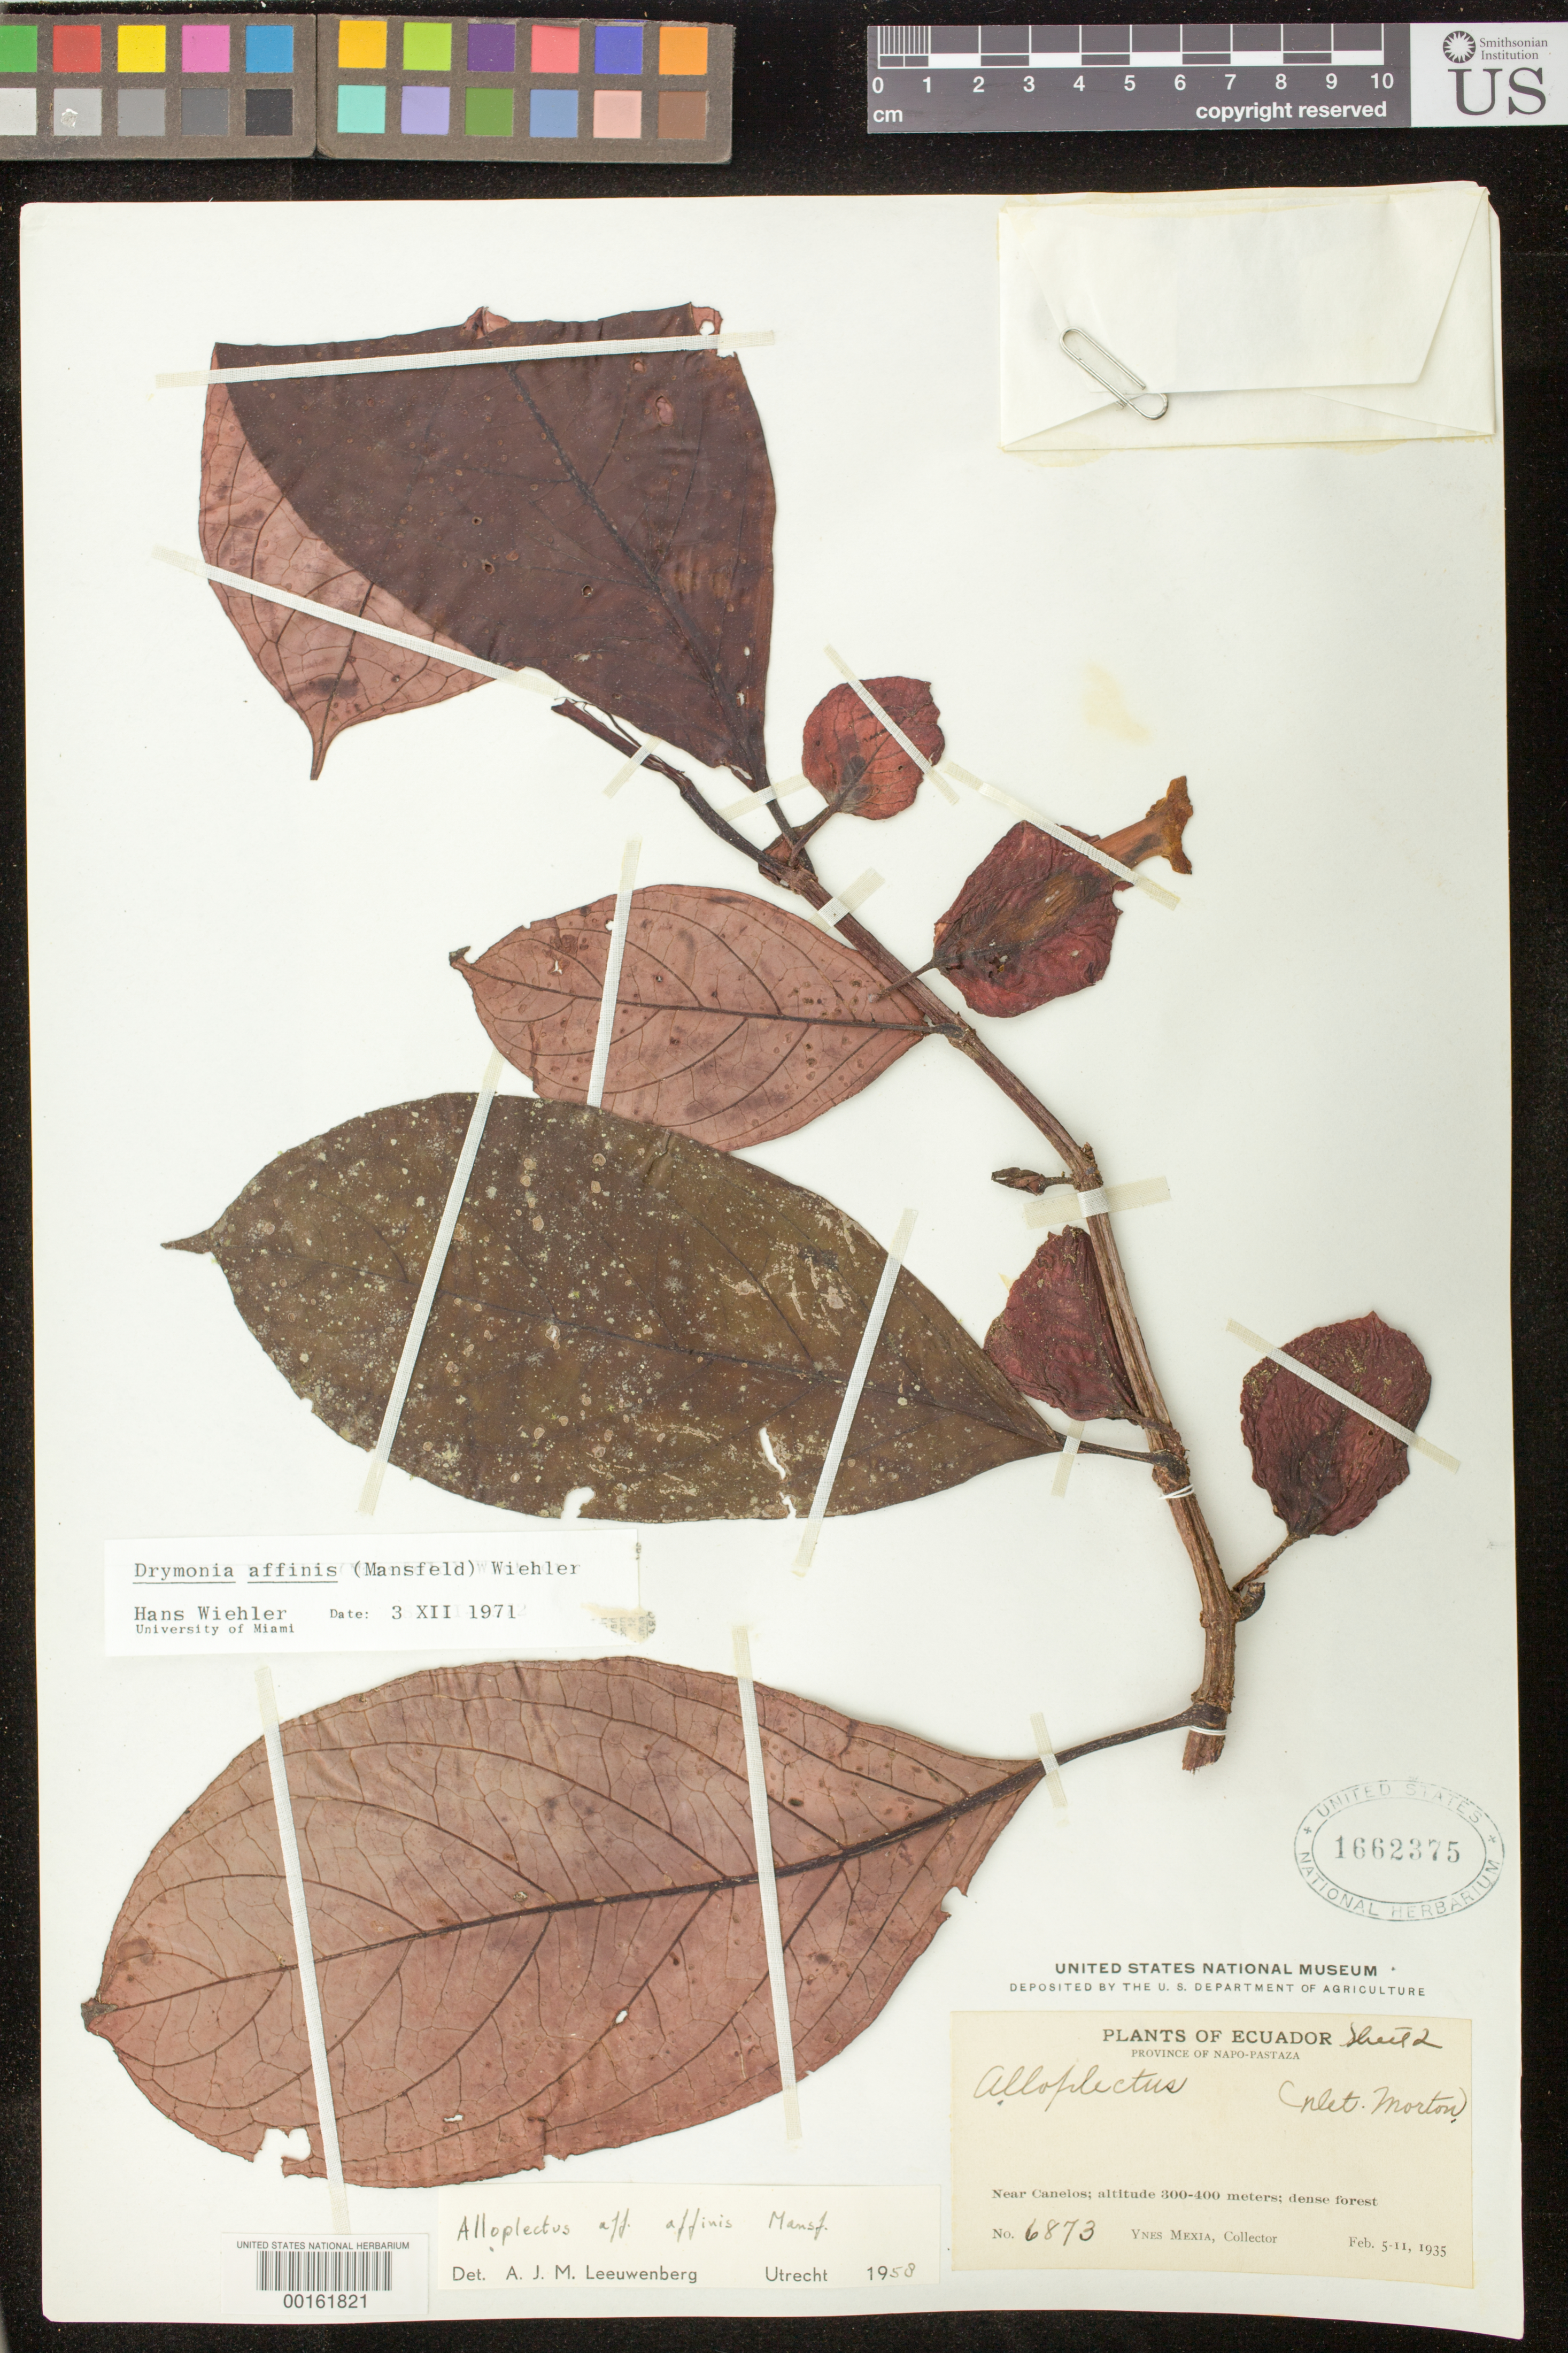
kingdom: Plantae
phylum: Tracheophyta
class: Magnoliopsida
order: Lamiales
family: Gesneriaceae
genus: Drymonia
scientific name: Drymonia affinis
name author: (Mansf.) Wiehler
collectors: Y. Mexia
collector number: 6873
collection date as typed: Feb 1935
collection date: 1935-02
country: Ecuador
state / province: Napo / Pastaza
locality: Near Canelos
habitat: In dense forest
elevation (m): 300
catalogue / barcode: US 1662375